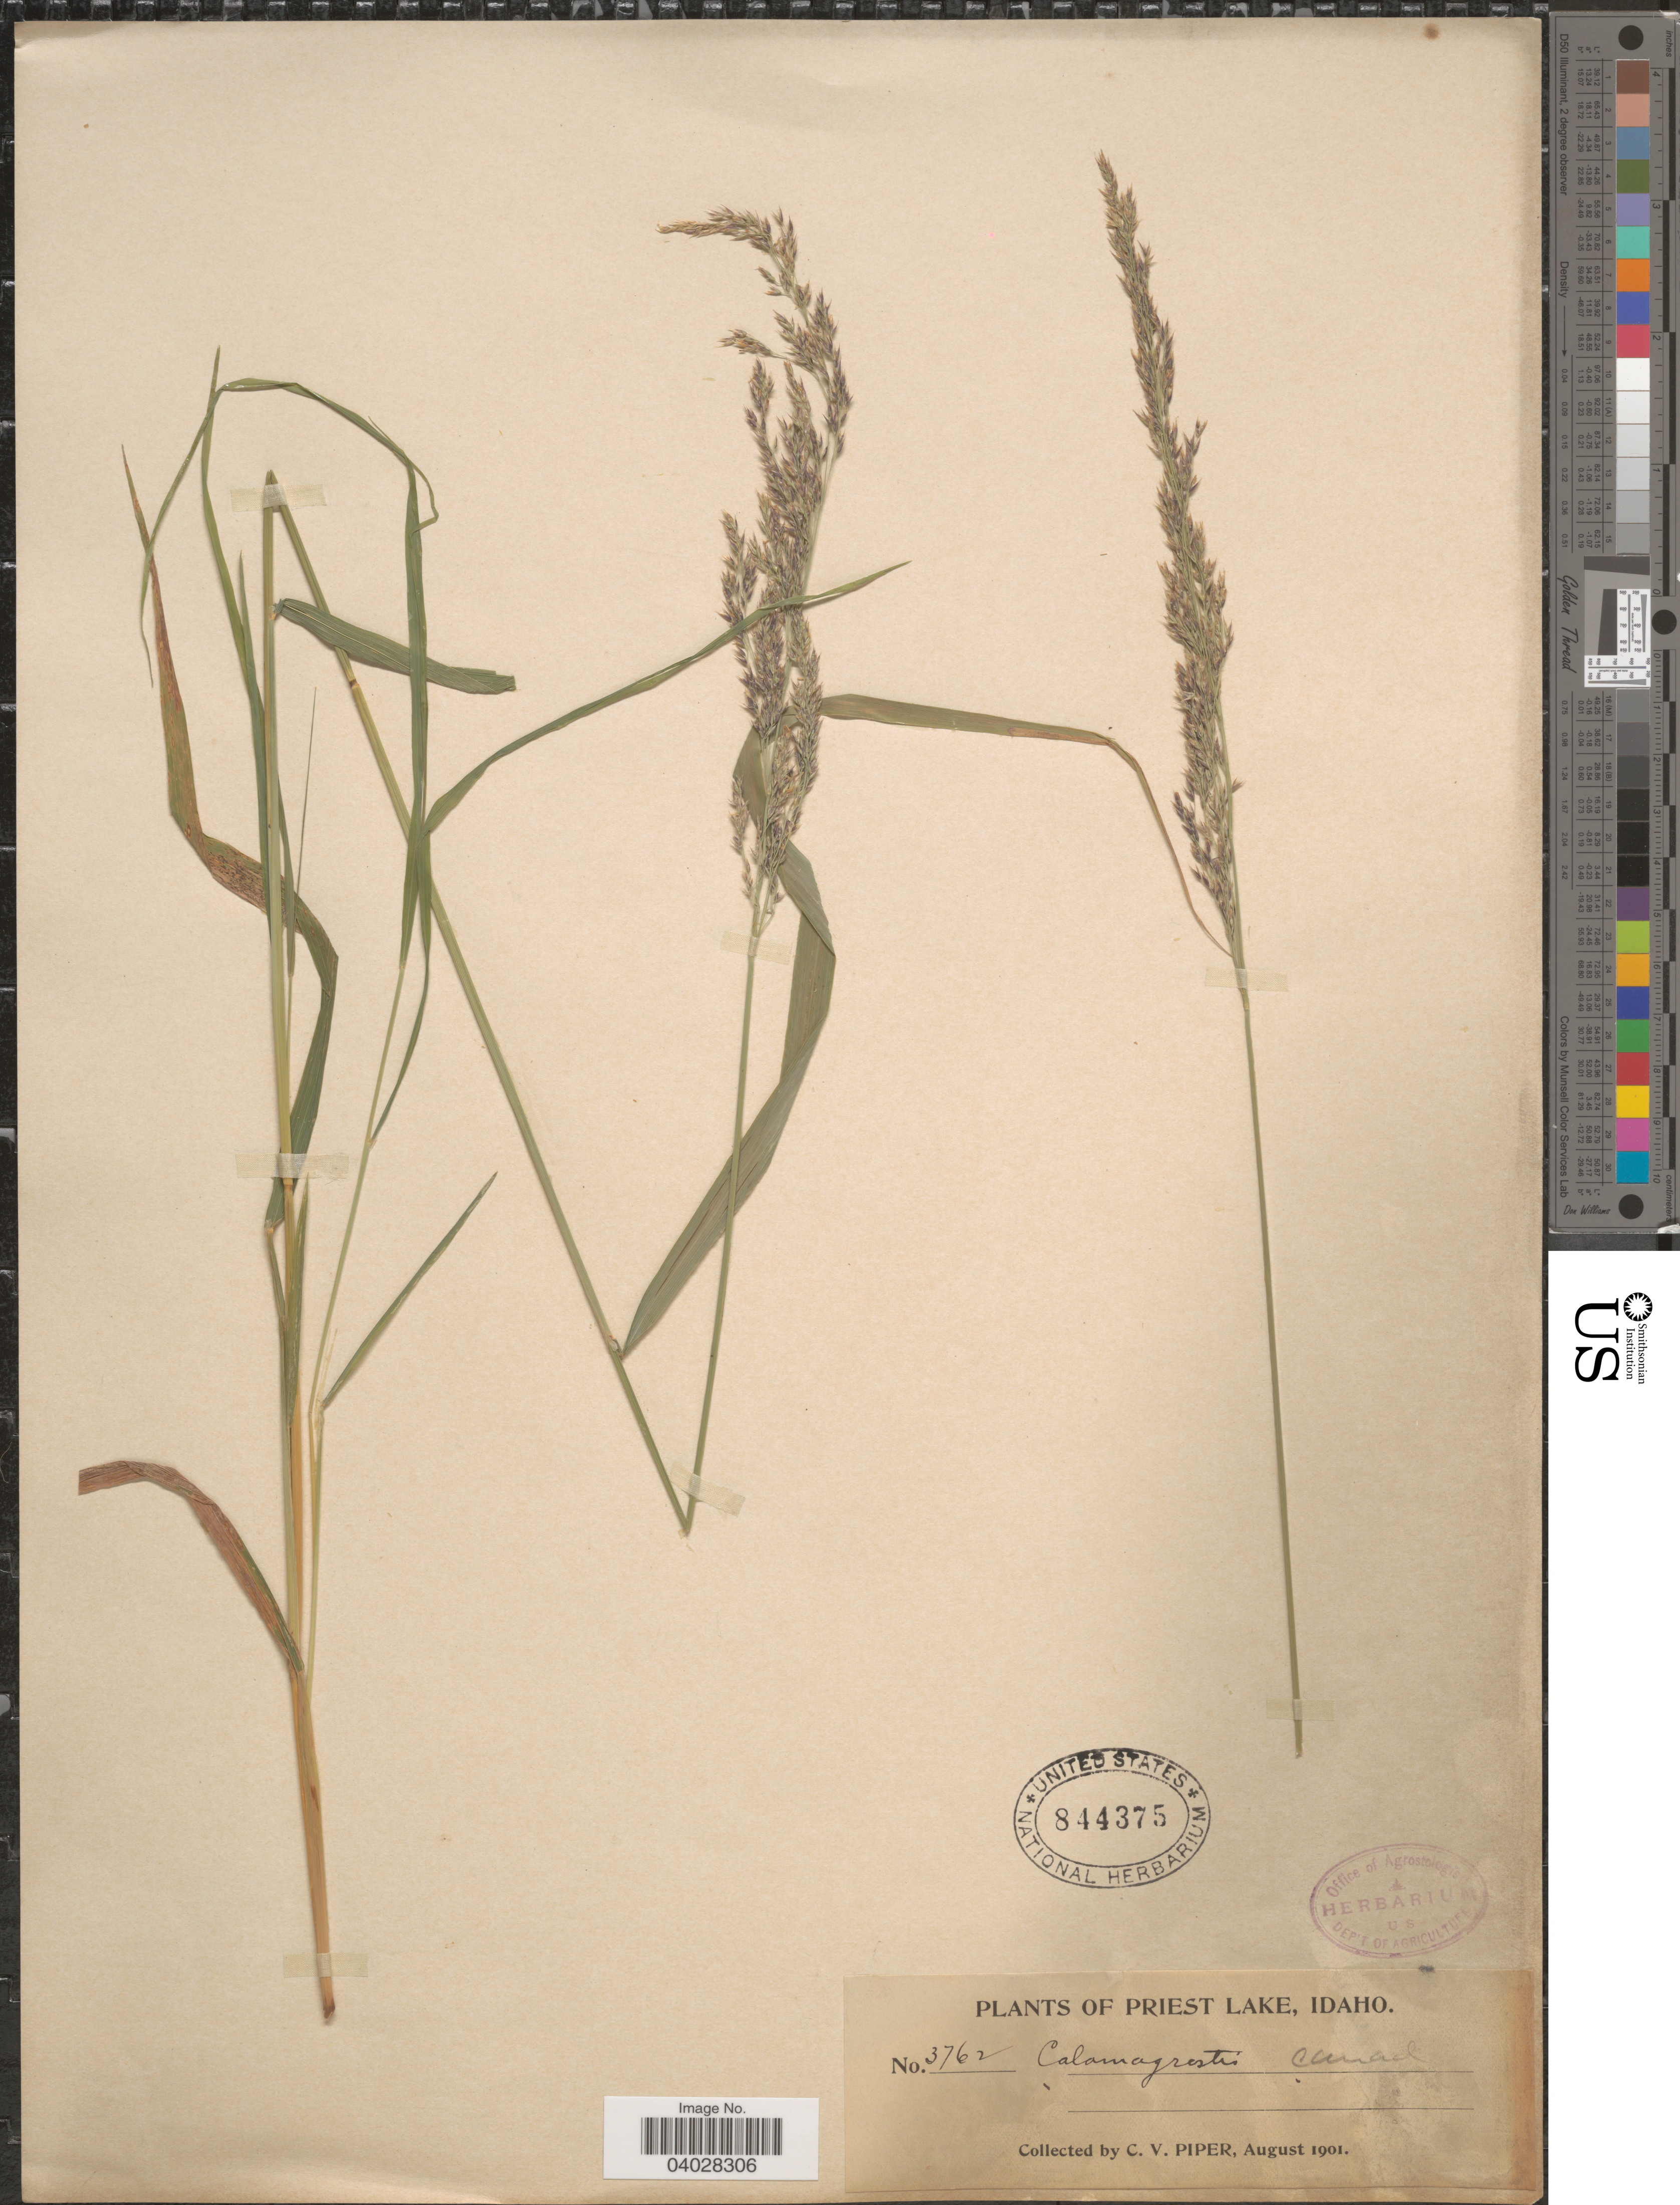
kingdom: Plantae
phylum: Tracheophyta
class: Liliopsida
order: Poales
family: Poaceae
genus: Calamagrostis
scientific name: Calamagrostis canadensis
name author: (Michx.) P. Beauv.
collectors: C. V. Piper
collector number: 3762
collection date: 1901-08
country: United States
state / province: Idaho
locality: Priest Lake.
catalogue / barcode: US 844375